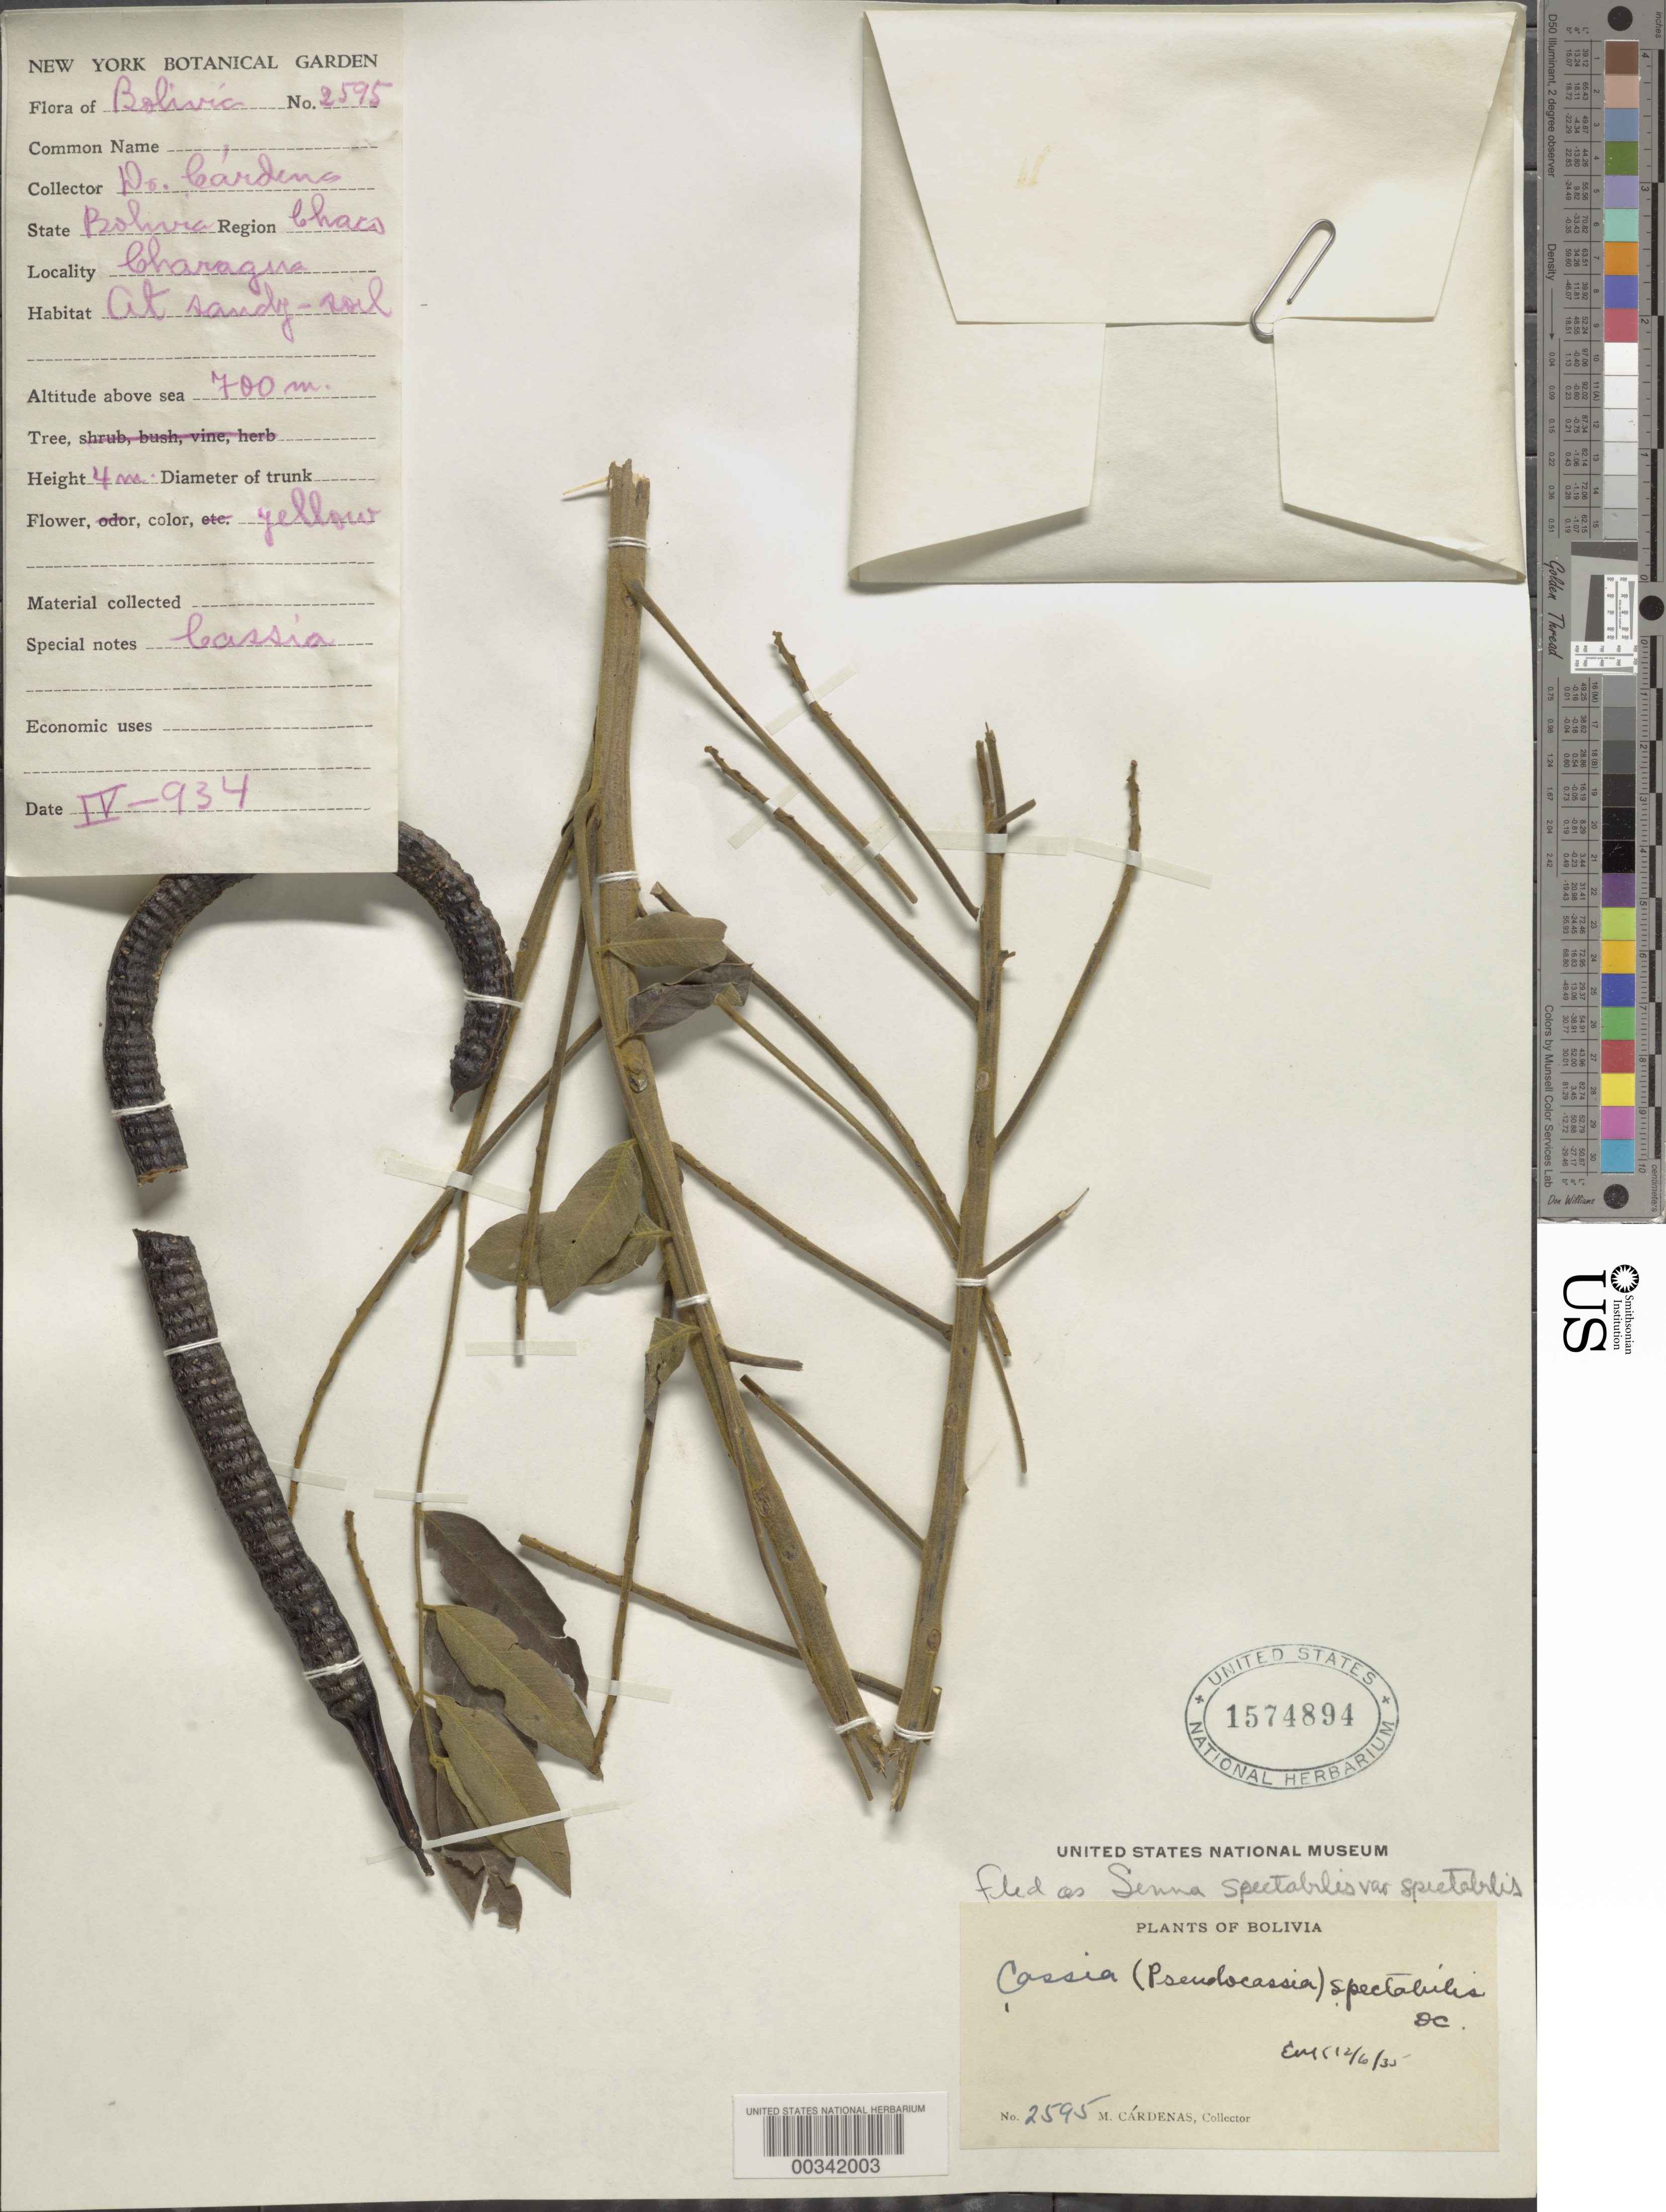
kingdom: Plantae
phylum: Tracheophyta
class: Magnoliopsida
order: Fabales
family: Fabaceae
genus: Senna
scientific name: Senna spectabilis var. spectabilis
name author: (DC.) H.S. Irwin & Barneby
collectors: M. Cárdenas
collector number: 2595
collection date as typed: Apr 1934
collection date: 1934-04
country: Bolivia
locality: Charagua; Chaco region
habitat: Sandy soil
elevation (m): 700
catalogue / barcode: US 1574894